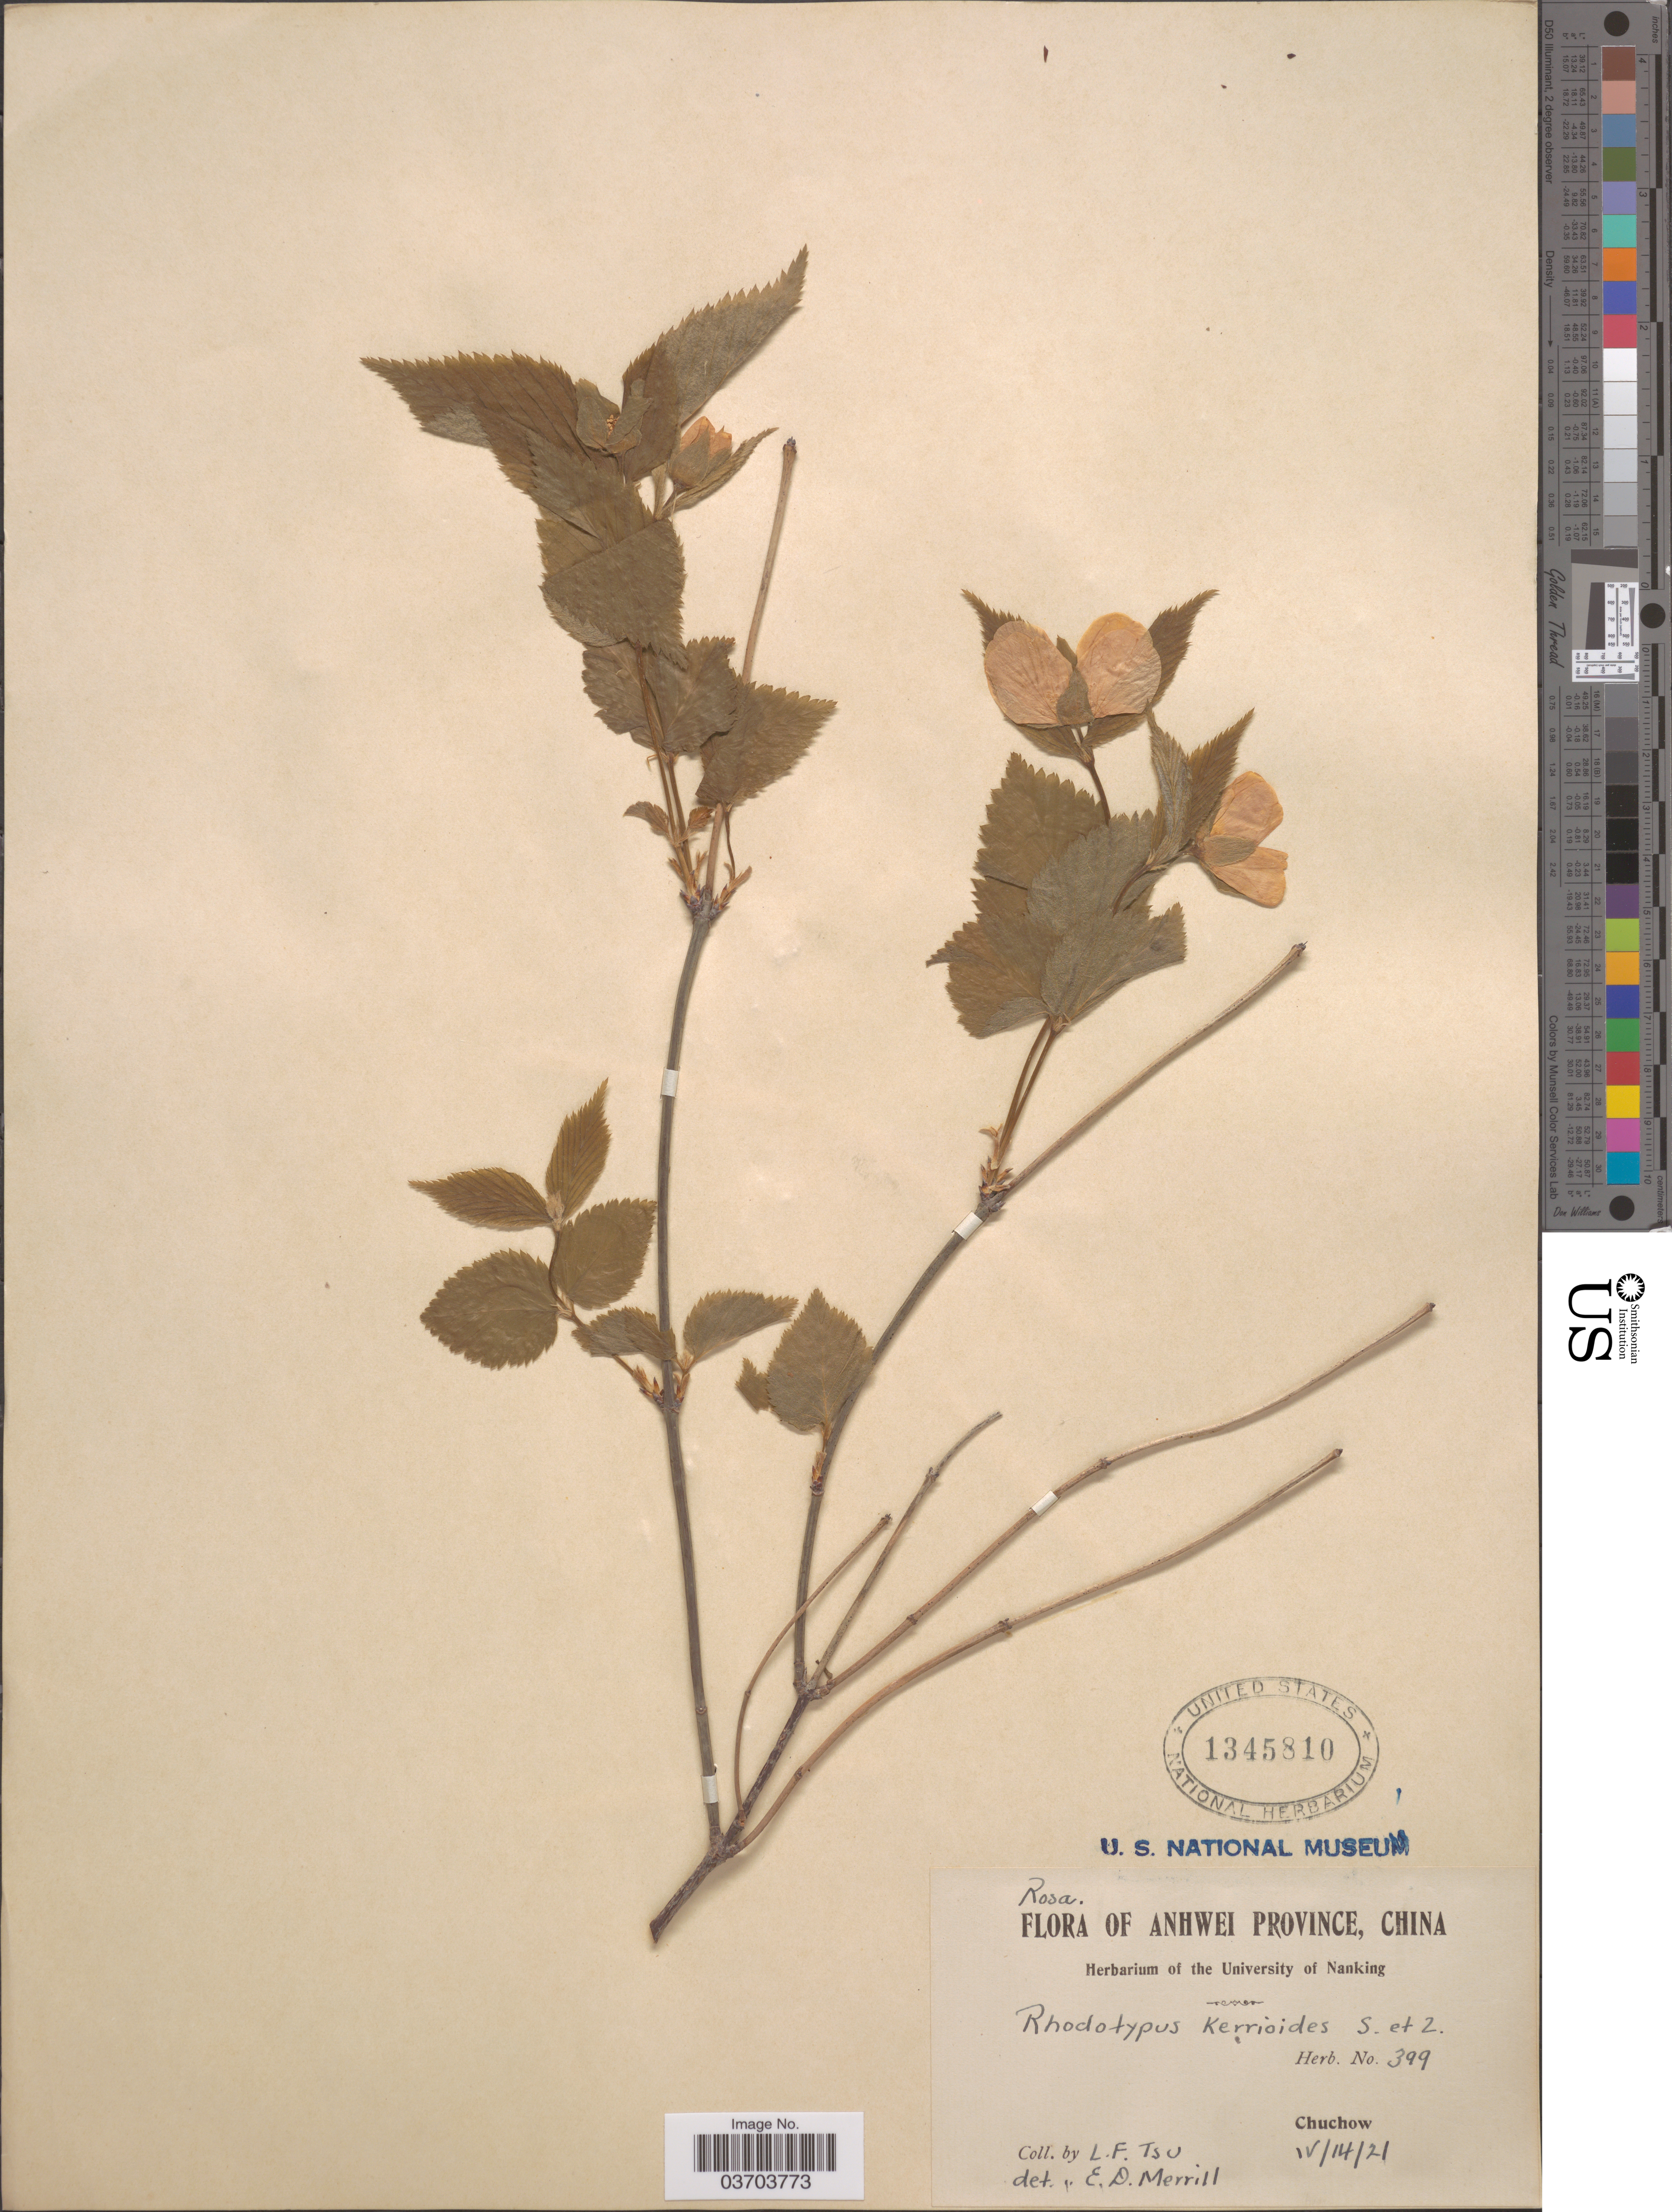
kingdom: Plantae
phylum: Tracheophyta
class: Magnoliopsida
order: Rosales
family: Rosaceae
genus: Rhodotypos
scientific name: Rhodotypos scandens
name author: (Thunb.) Makino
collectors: L. Tsu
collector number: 399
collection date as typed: Transcribed d/m/y: 14/4/21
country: China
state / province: Anhui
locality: Anhwei Province. Chuchow.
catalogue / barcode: US 1345810